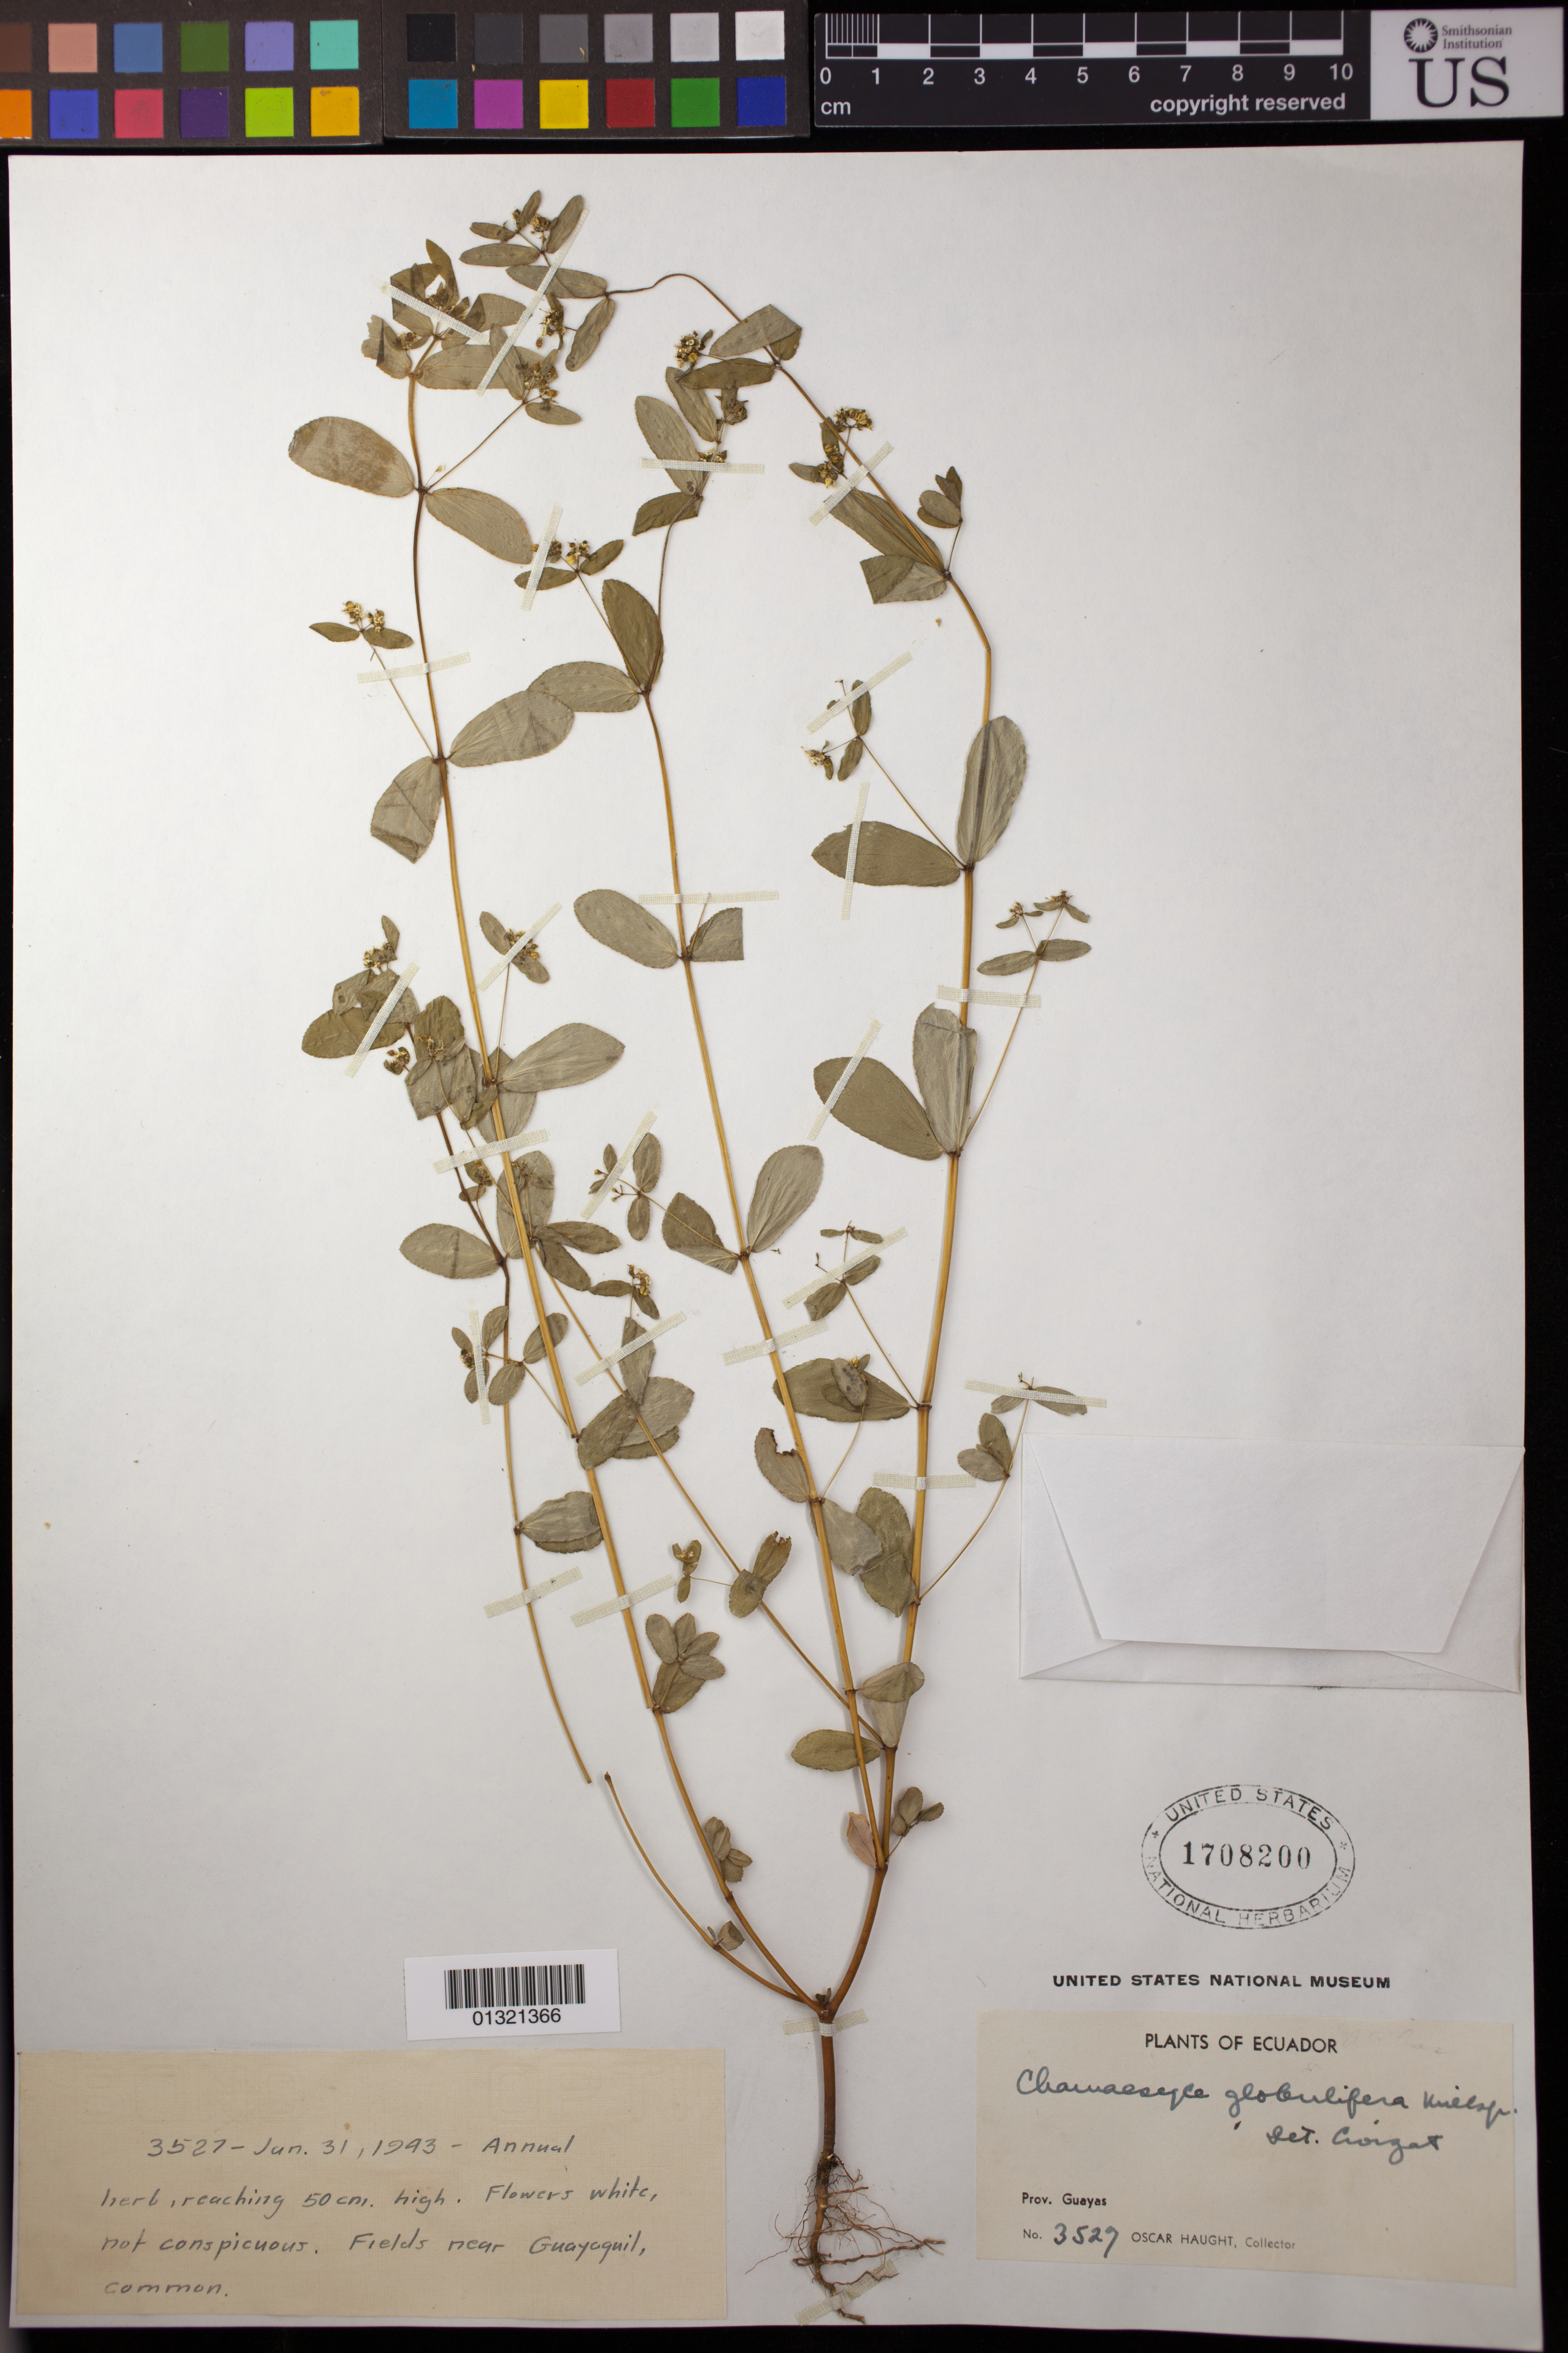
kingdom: Plantae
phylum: Tracheophyta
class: Magnoliopsida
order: Malpighiales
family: Euphorbiaceae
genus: Euphorbia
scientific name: Euphorbia hirta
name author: L.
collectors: O. Haught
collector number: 3527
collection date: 1943-01-31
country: Ecuador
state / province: Guayas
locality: Fields near Guayaquil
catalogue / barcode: US 1708200